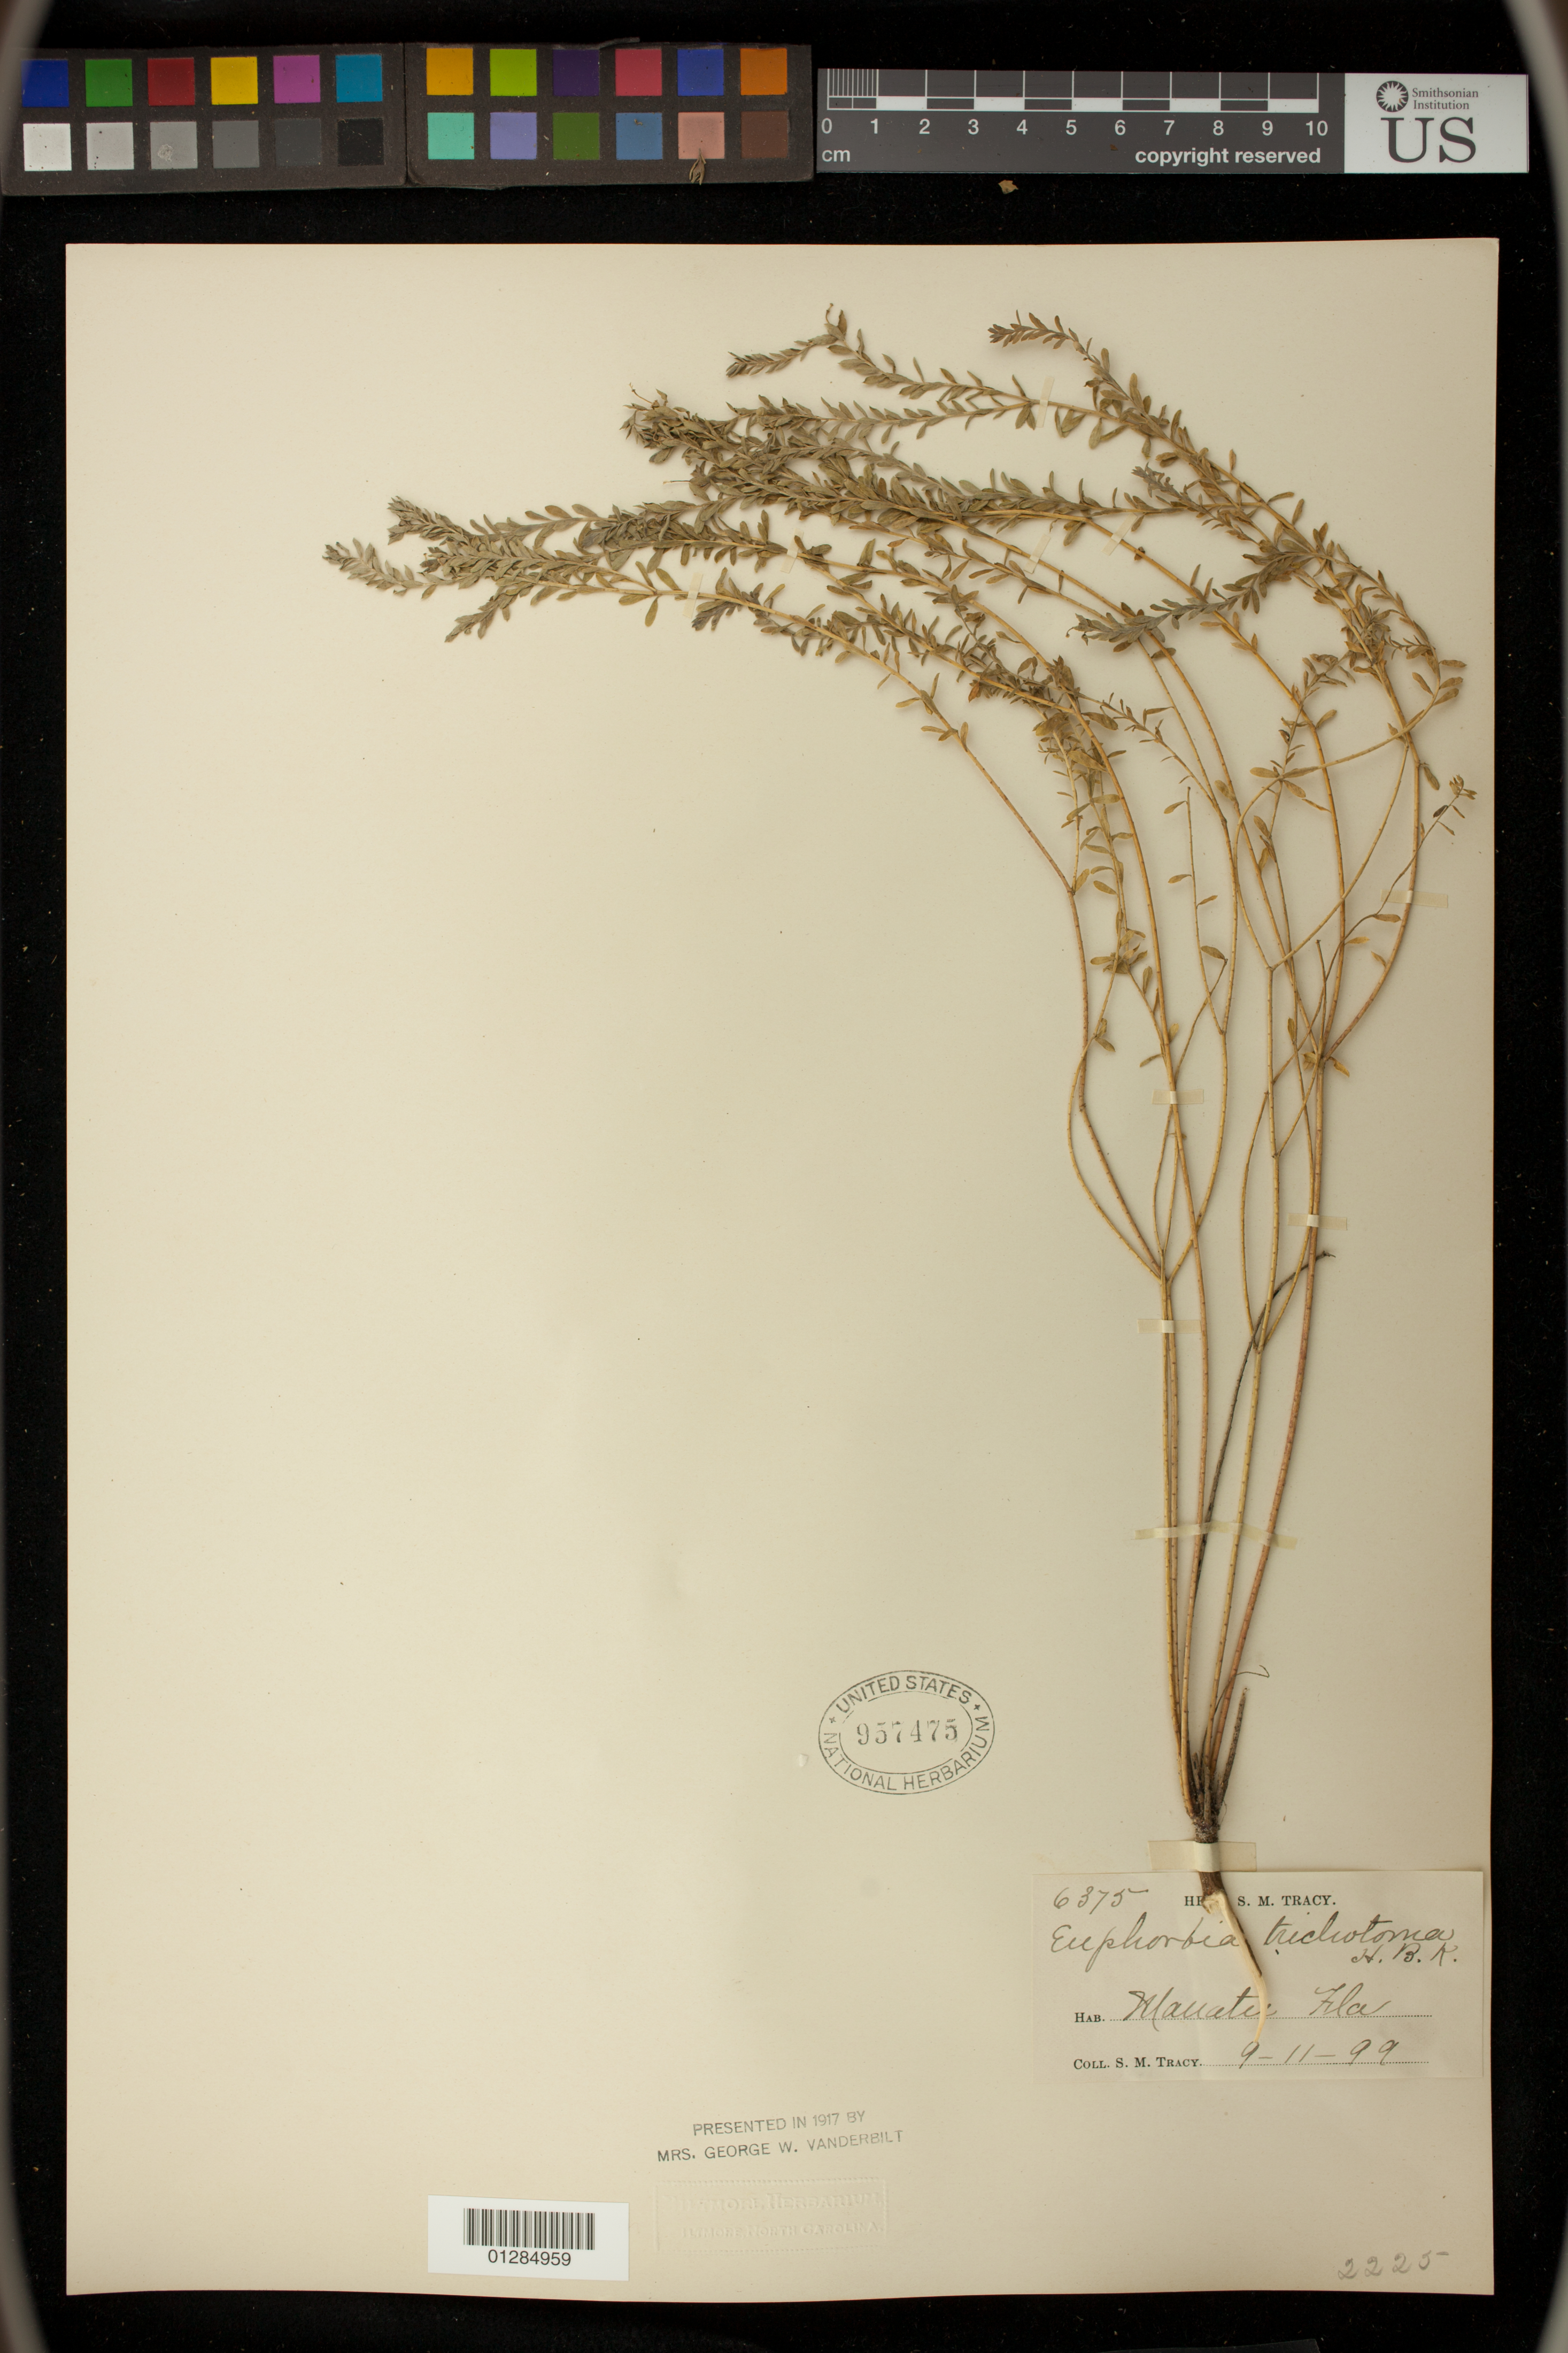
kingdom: Plantae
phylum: Tracheophyta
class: Magnoliopsida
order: Malpighiales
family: Euphorbiaceae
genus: Euphorbia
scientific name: Euphorbia trichotoma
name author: Kunth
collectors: S. M. Tracy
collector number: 6375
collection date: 1899-11-09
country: United States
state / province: Florida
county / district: Manatee County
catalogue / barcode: US 957475